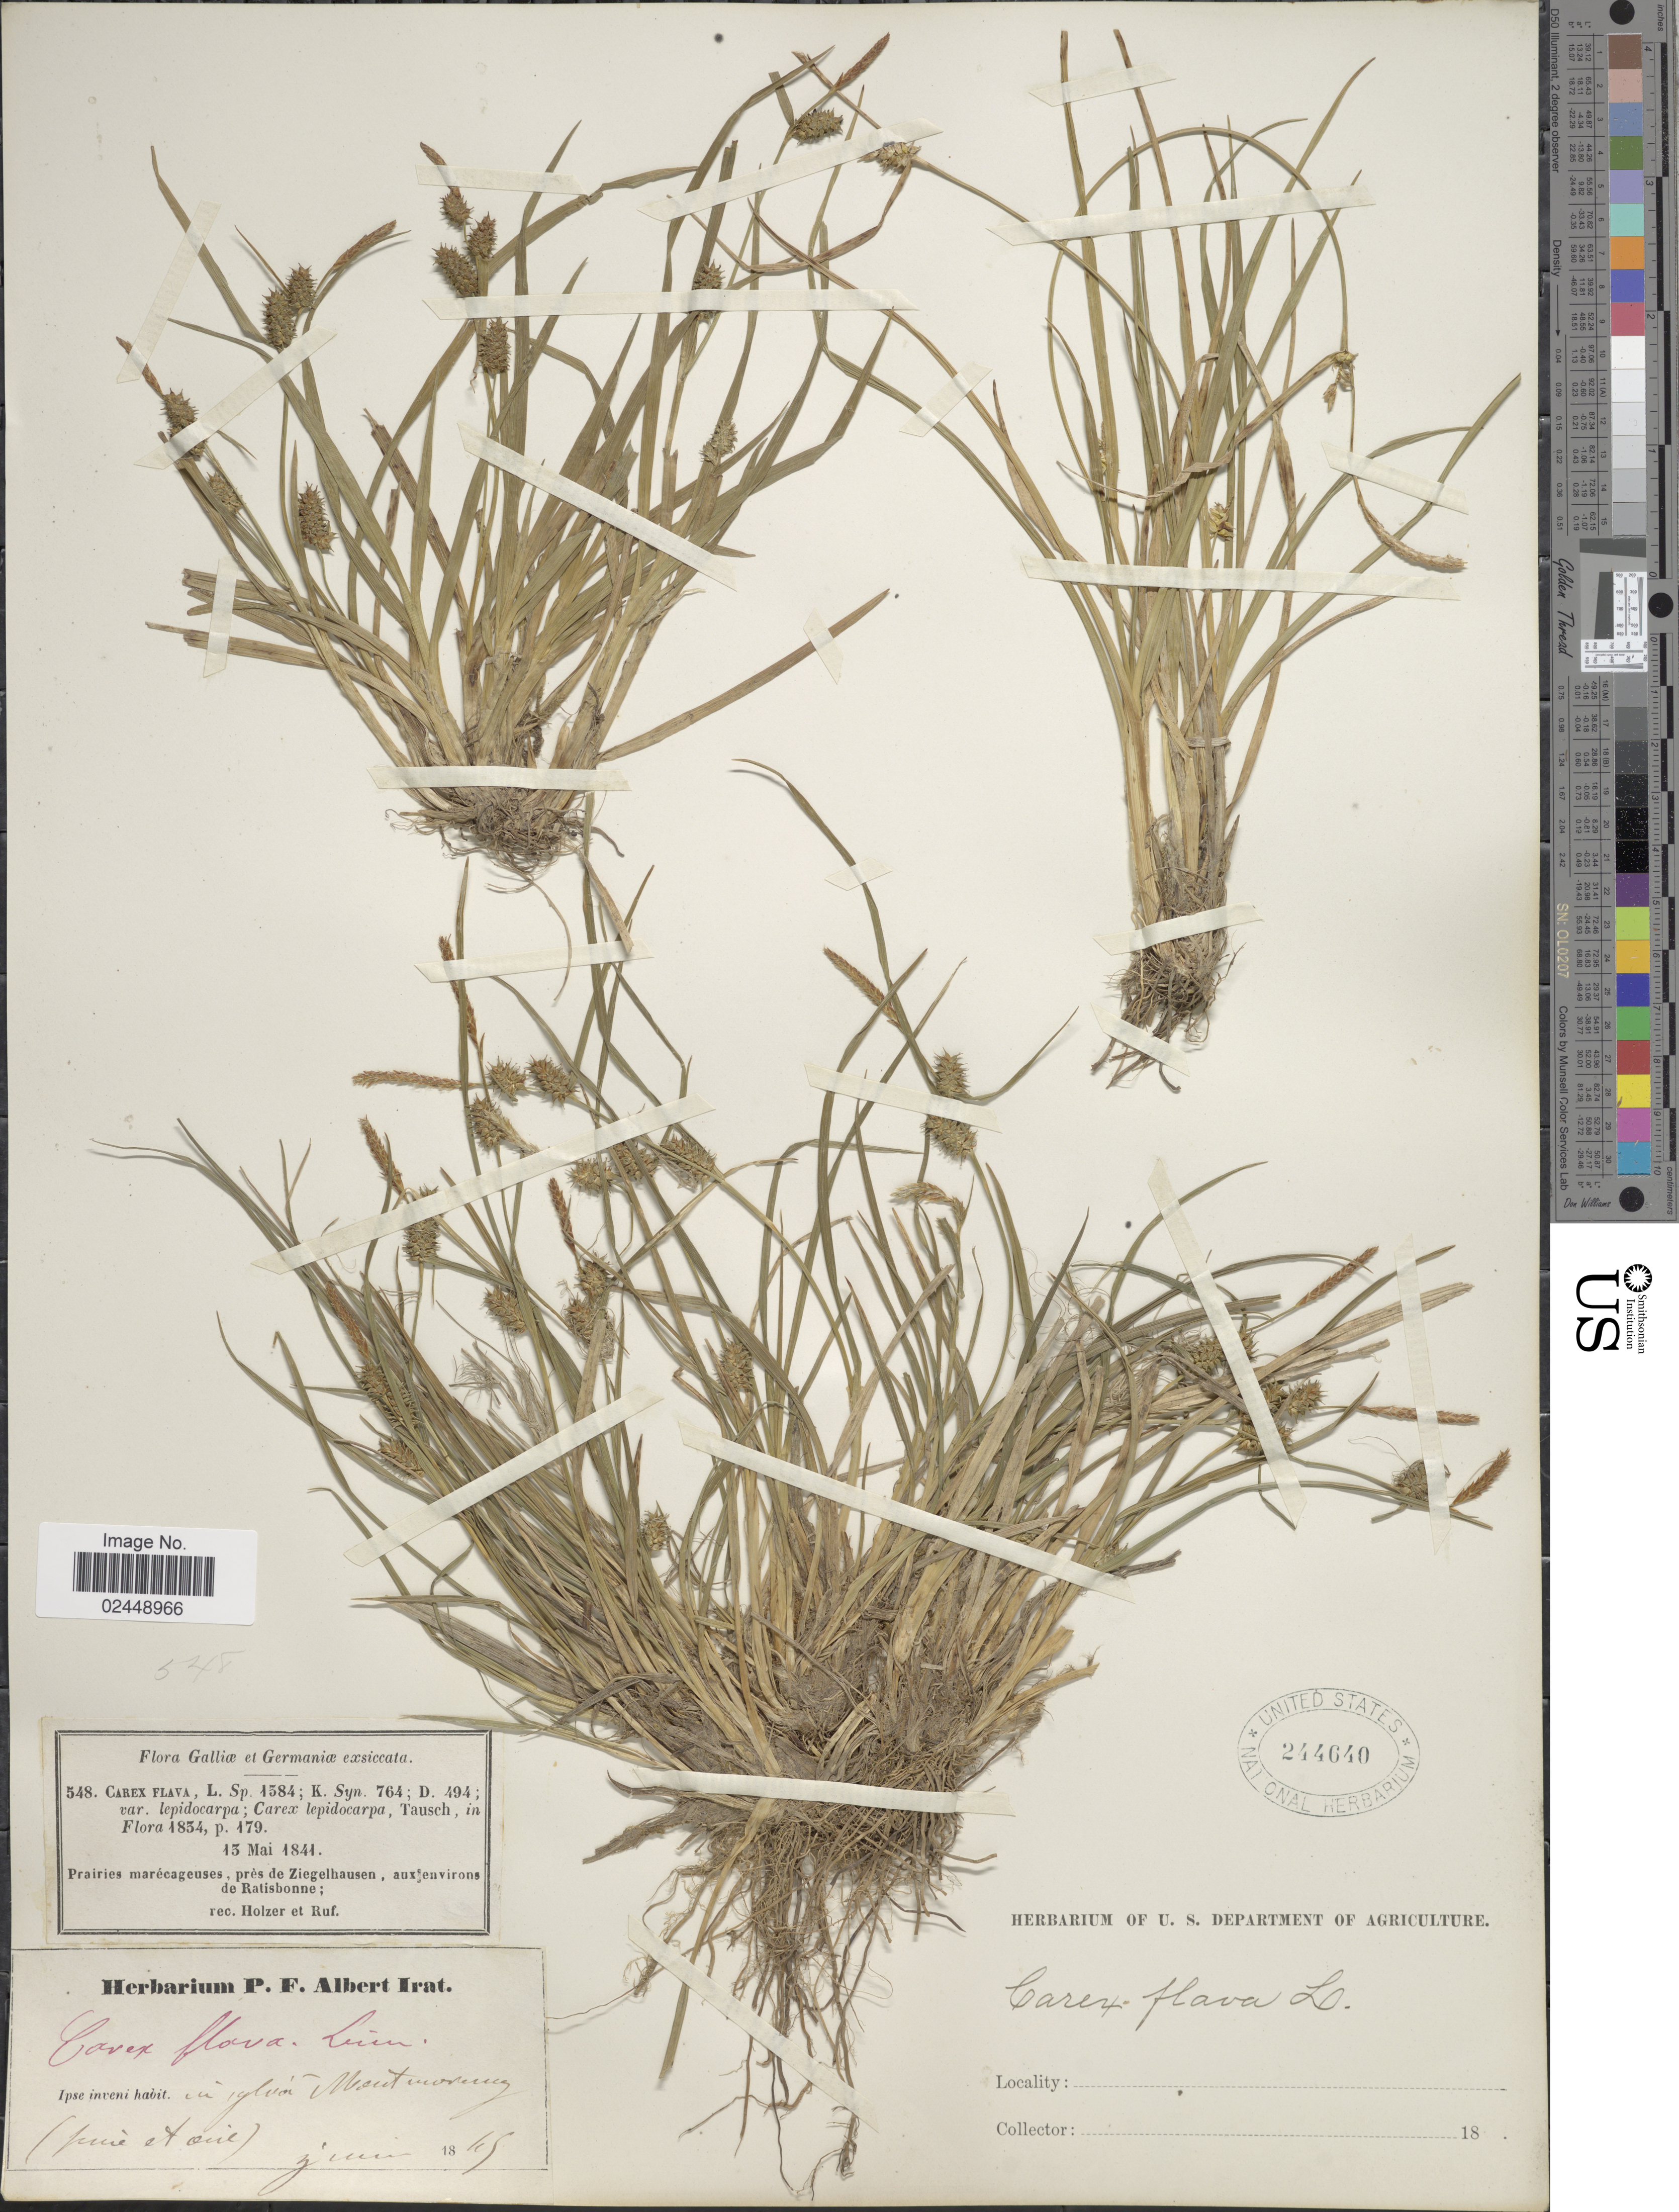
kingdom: Plantae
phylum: Tracheophyta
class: Liliopsida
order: Poales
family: Cyperaceae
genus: Carex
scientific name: Carex flava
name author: L.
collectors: Holzer & Ruf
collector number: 548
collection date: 1841-05-13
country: Germany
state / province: Baden-Württemberg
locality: Galliae et Germania, prairies marecageuses, pres de Ziegelhasuen, auxjenvirons de Ratisbonne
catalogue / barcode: US 244640